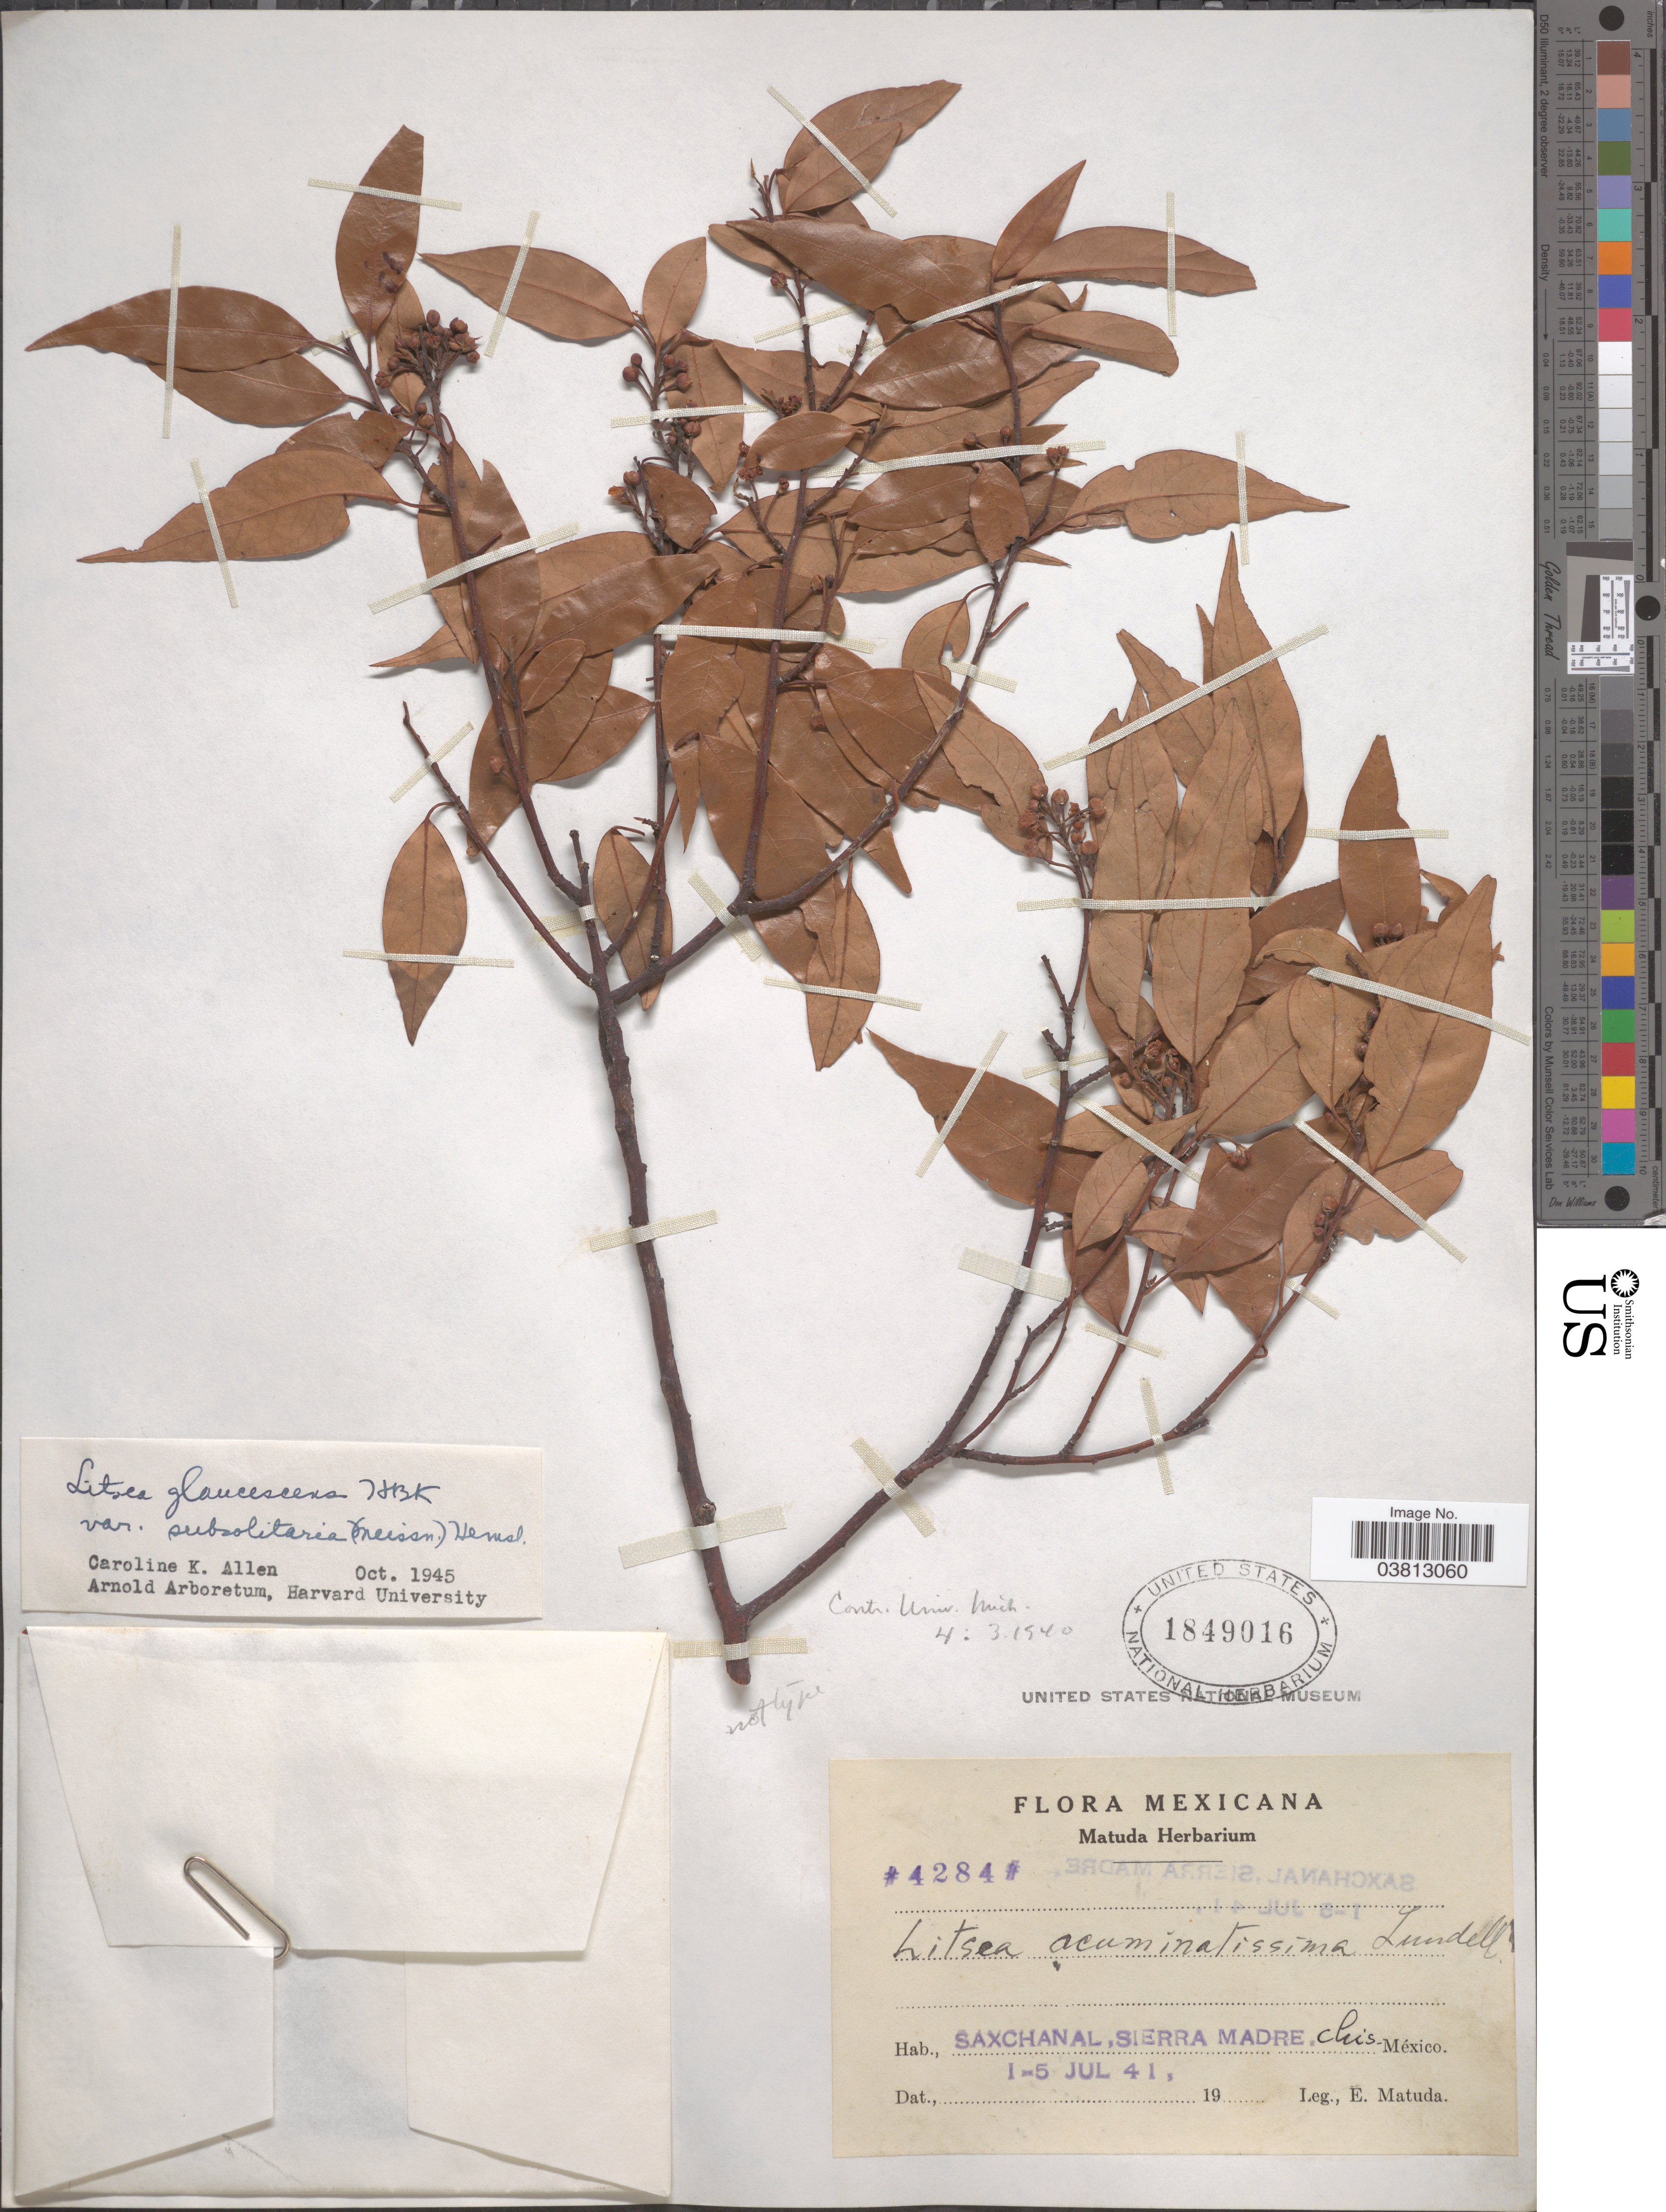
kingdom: Plantae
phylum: Tracheophyta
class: Magnoliopsida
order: Laurales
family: Lauraceae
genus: Litsea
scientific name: Litsea glaucescens var. subsolitaria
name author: Kunth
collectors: E. Matuda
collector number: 4284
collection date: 1941-07-01/1941-07-05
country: Mexico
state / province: Chiapas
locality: Saxchanal, Sierra Madre.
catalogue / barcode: US 1849016